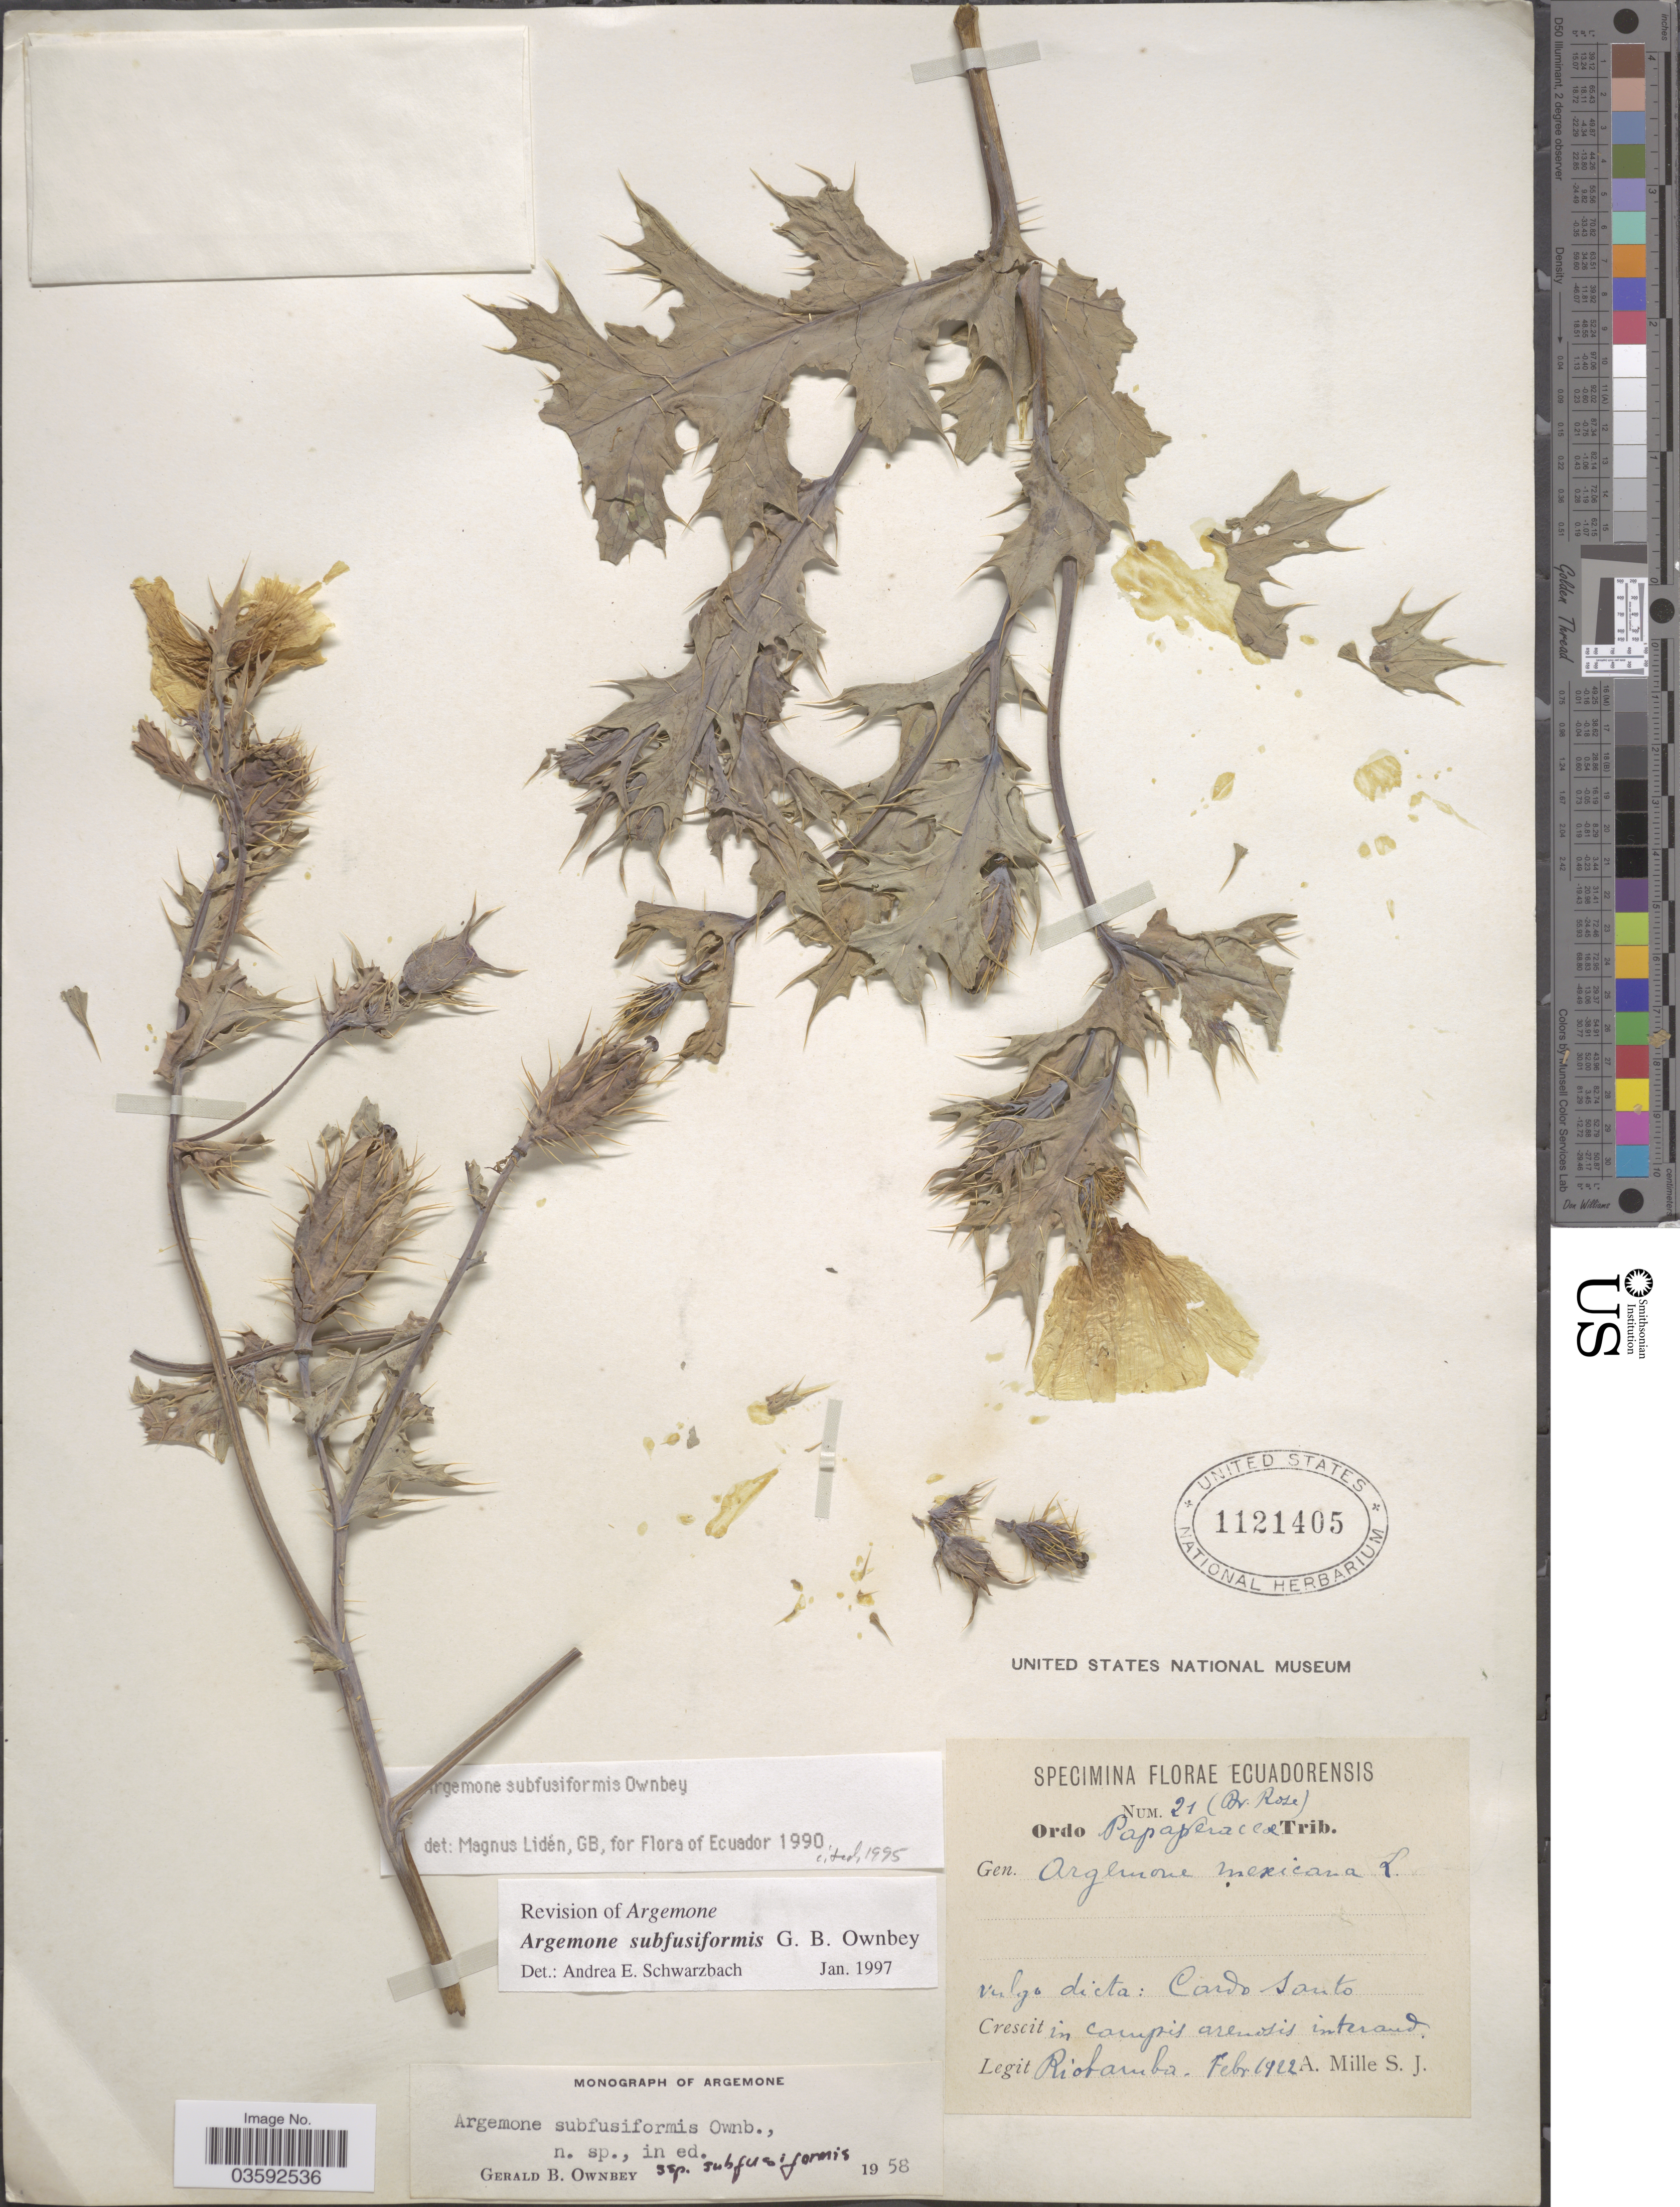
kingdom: Plantae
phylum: Tracheophyta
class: Magnoliopsida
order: Ranunculales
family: Papaveraceae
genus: Argemone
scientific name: Argemone subfusiformis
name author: G.B. Ownbey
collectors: A. Mille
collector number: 21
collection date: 1922-02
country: Ecuador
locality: Riobamba.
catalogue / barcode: US 1121405